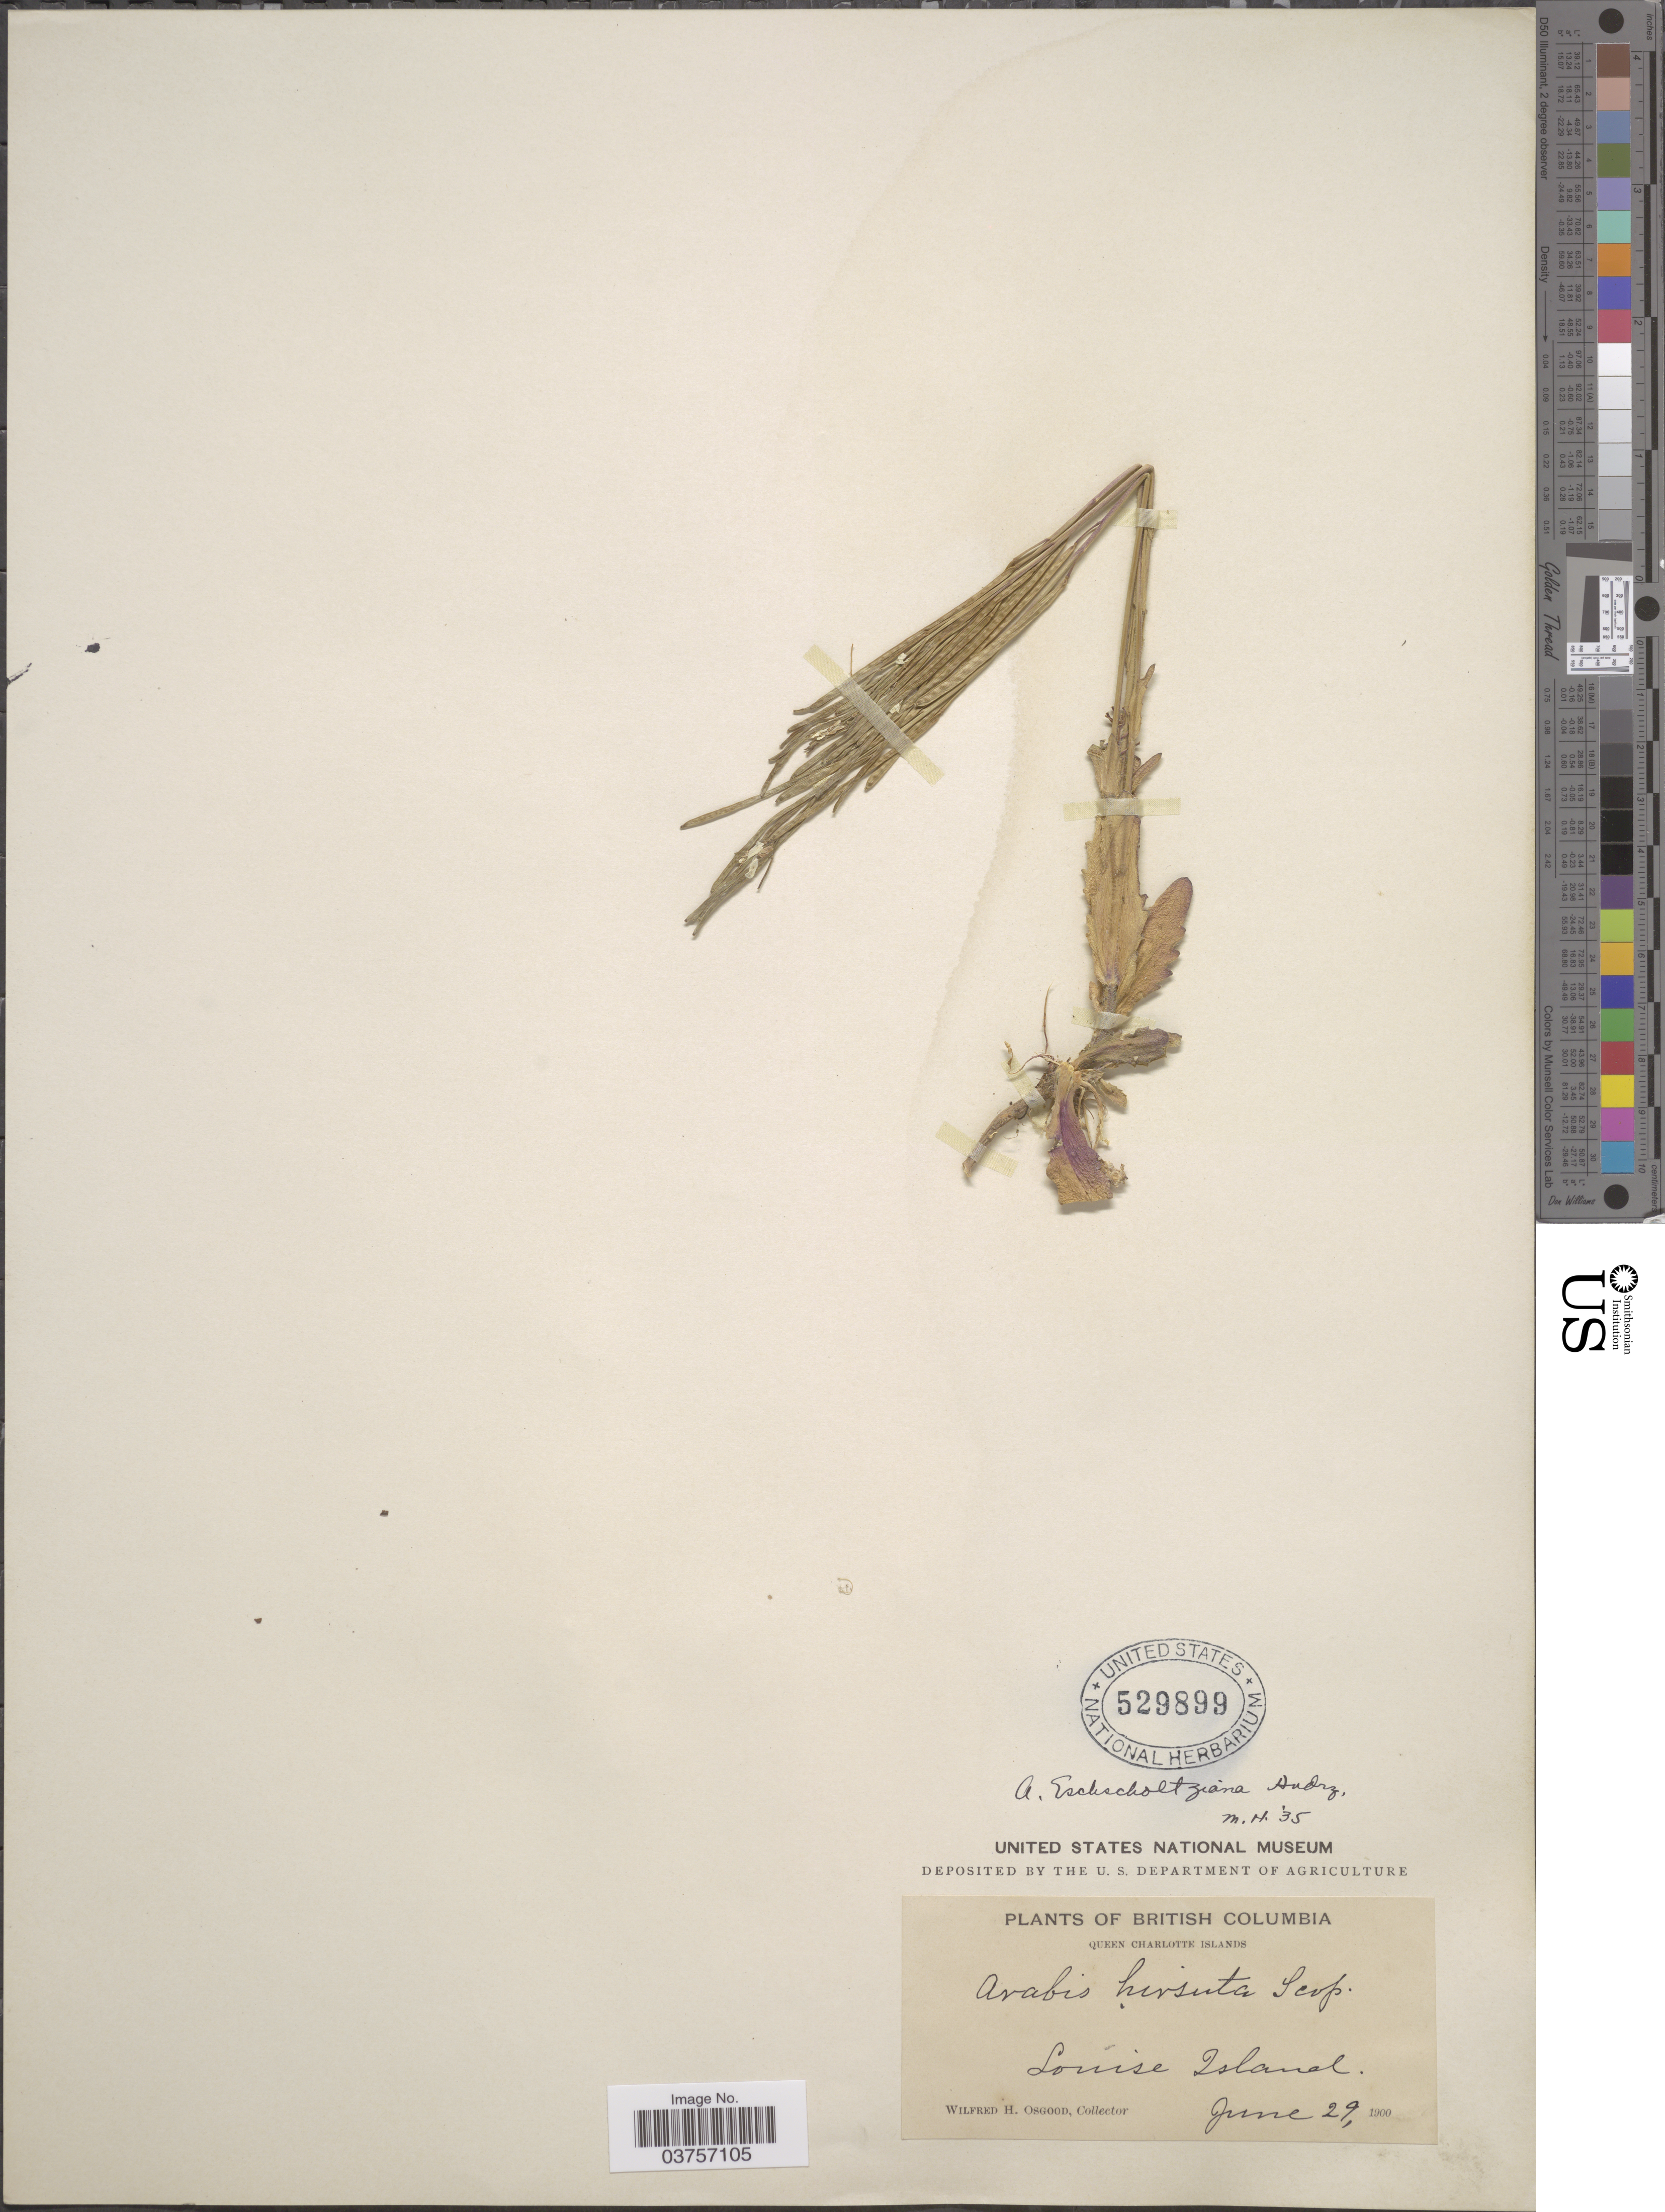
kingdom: Plantae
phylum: Tracheophyta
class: Magnoliopsida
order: Brassicales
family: Brassicaceae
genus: Arabis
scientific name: Arabis hirsuta var. eschscholtziana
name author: (Andrz. ex Ledeb.) Rollins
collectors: W. Osgood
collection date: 1900-06-29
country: Canada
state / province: British Columbia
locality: Queen Charlotte Islands. Louise Island.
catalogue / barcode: US 529899